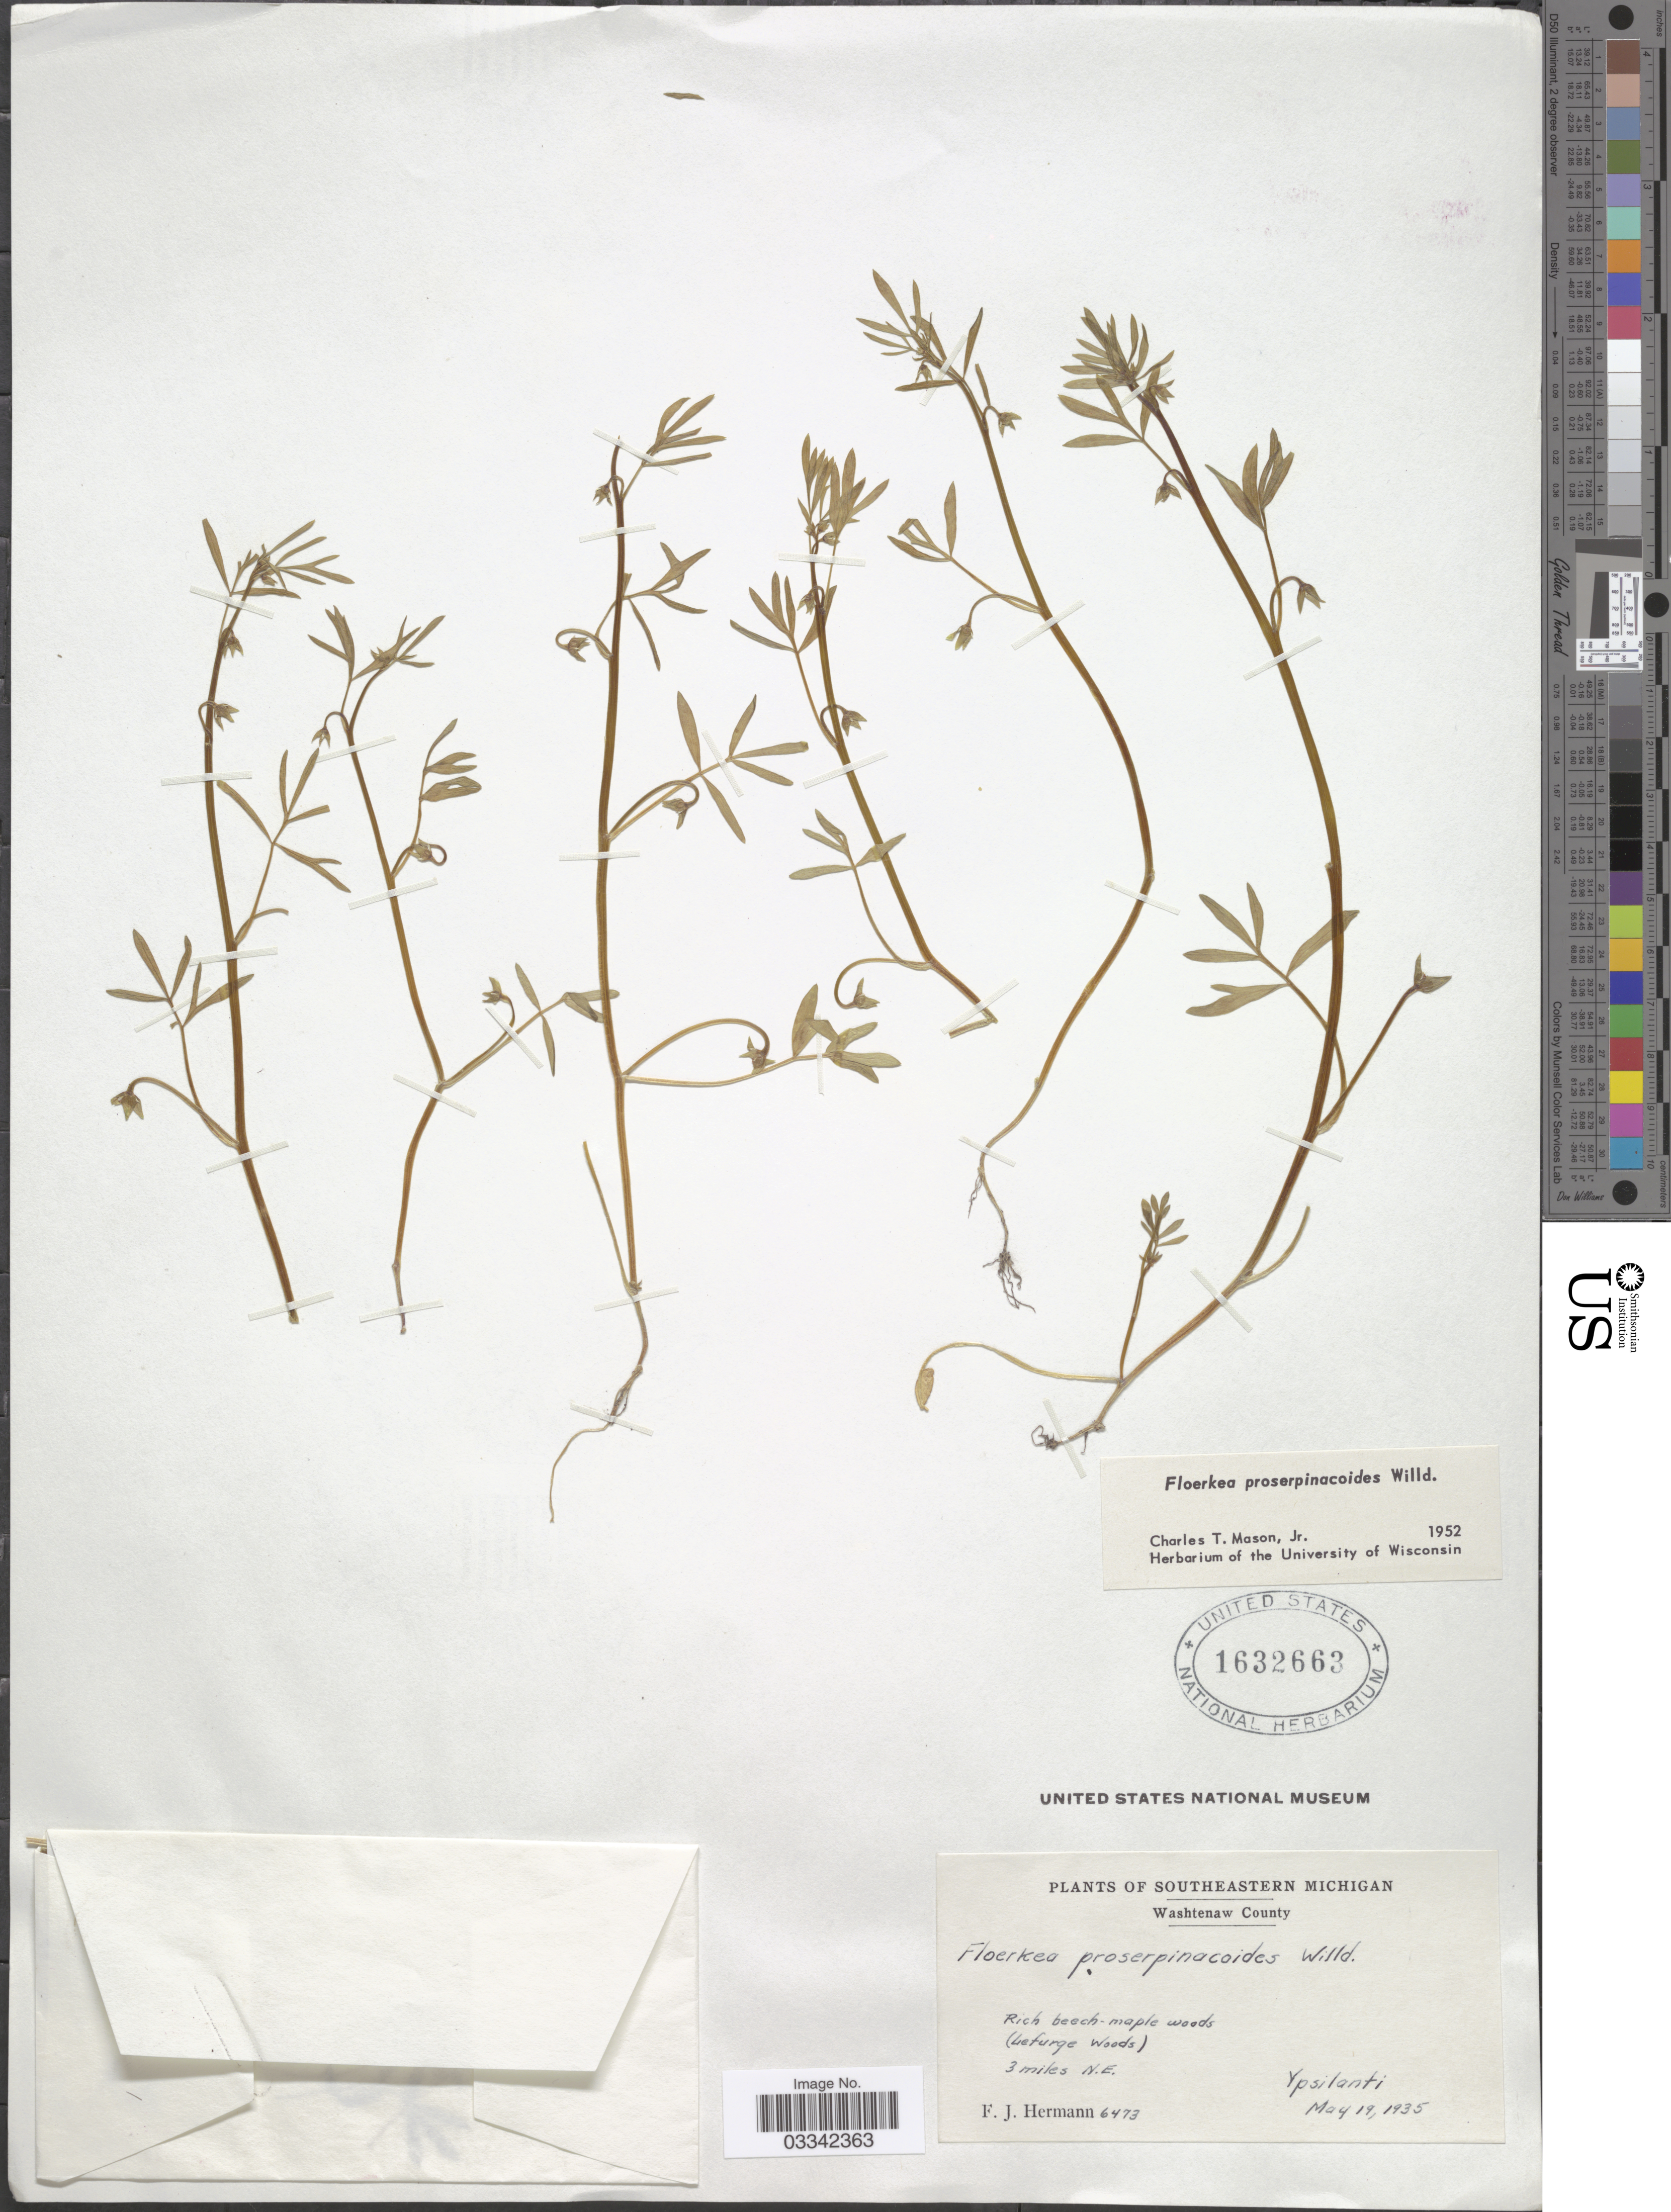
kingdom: Plantae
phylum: Tracheophyta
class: Magnoliopsida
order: Brassicales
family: Limnanthaceae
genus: Floerkea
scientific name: Floerkea proserpinacoides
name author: Willd.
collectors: F. J. Hermann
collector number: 6473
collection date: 1935-05-19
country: United States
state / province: Michigan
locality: Southeastern Michigan. Washtenaw County. 3 miles N.E. Ypsilanti.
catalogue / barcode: US 1632663